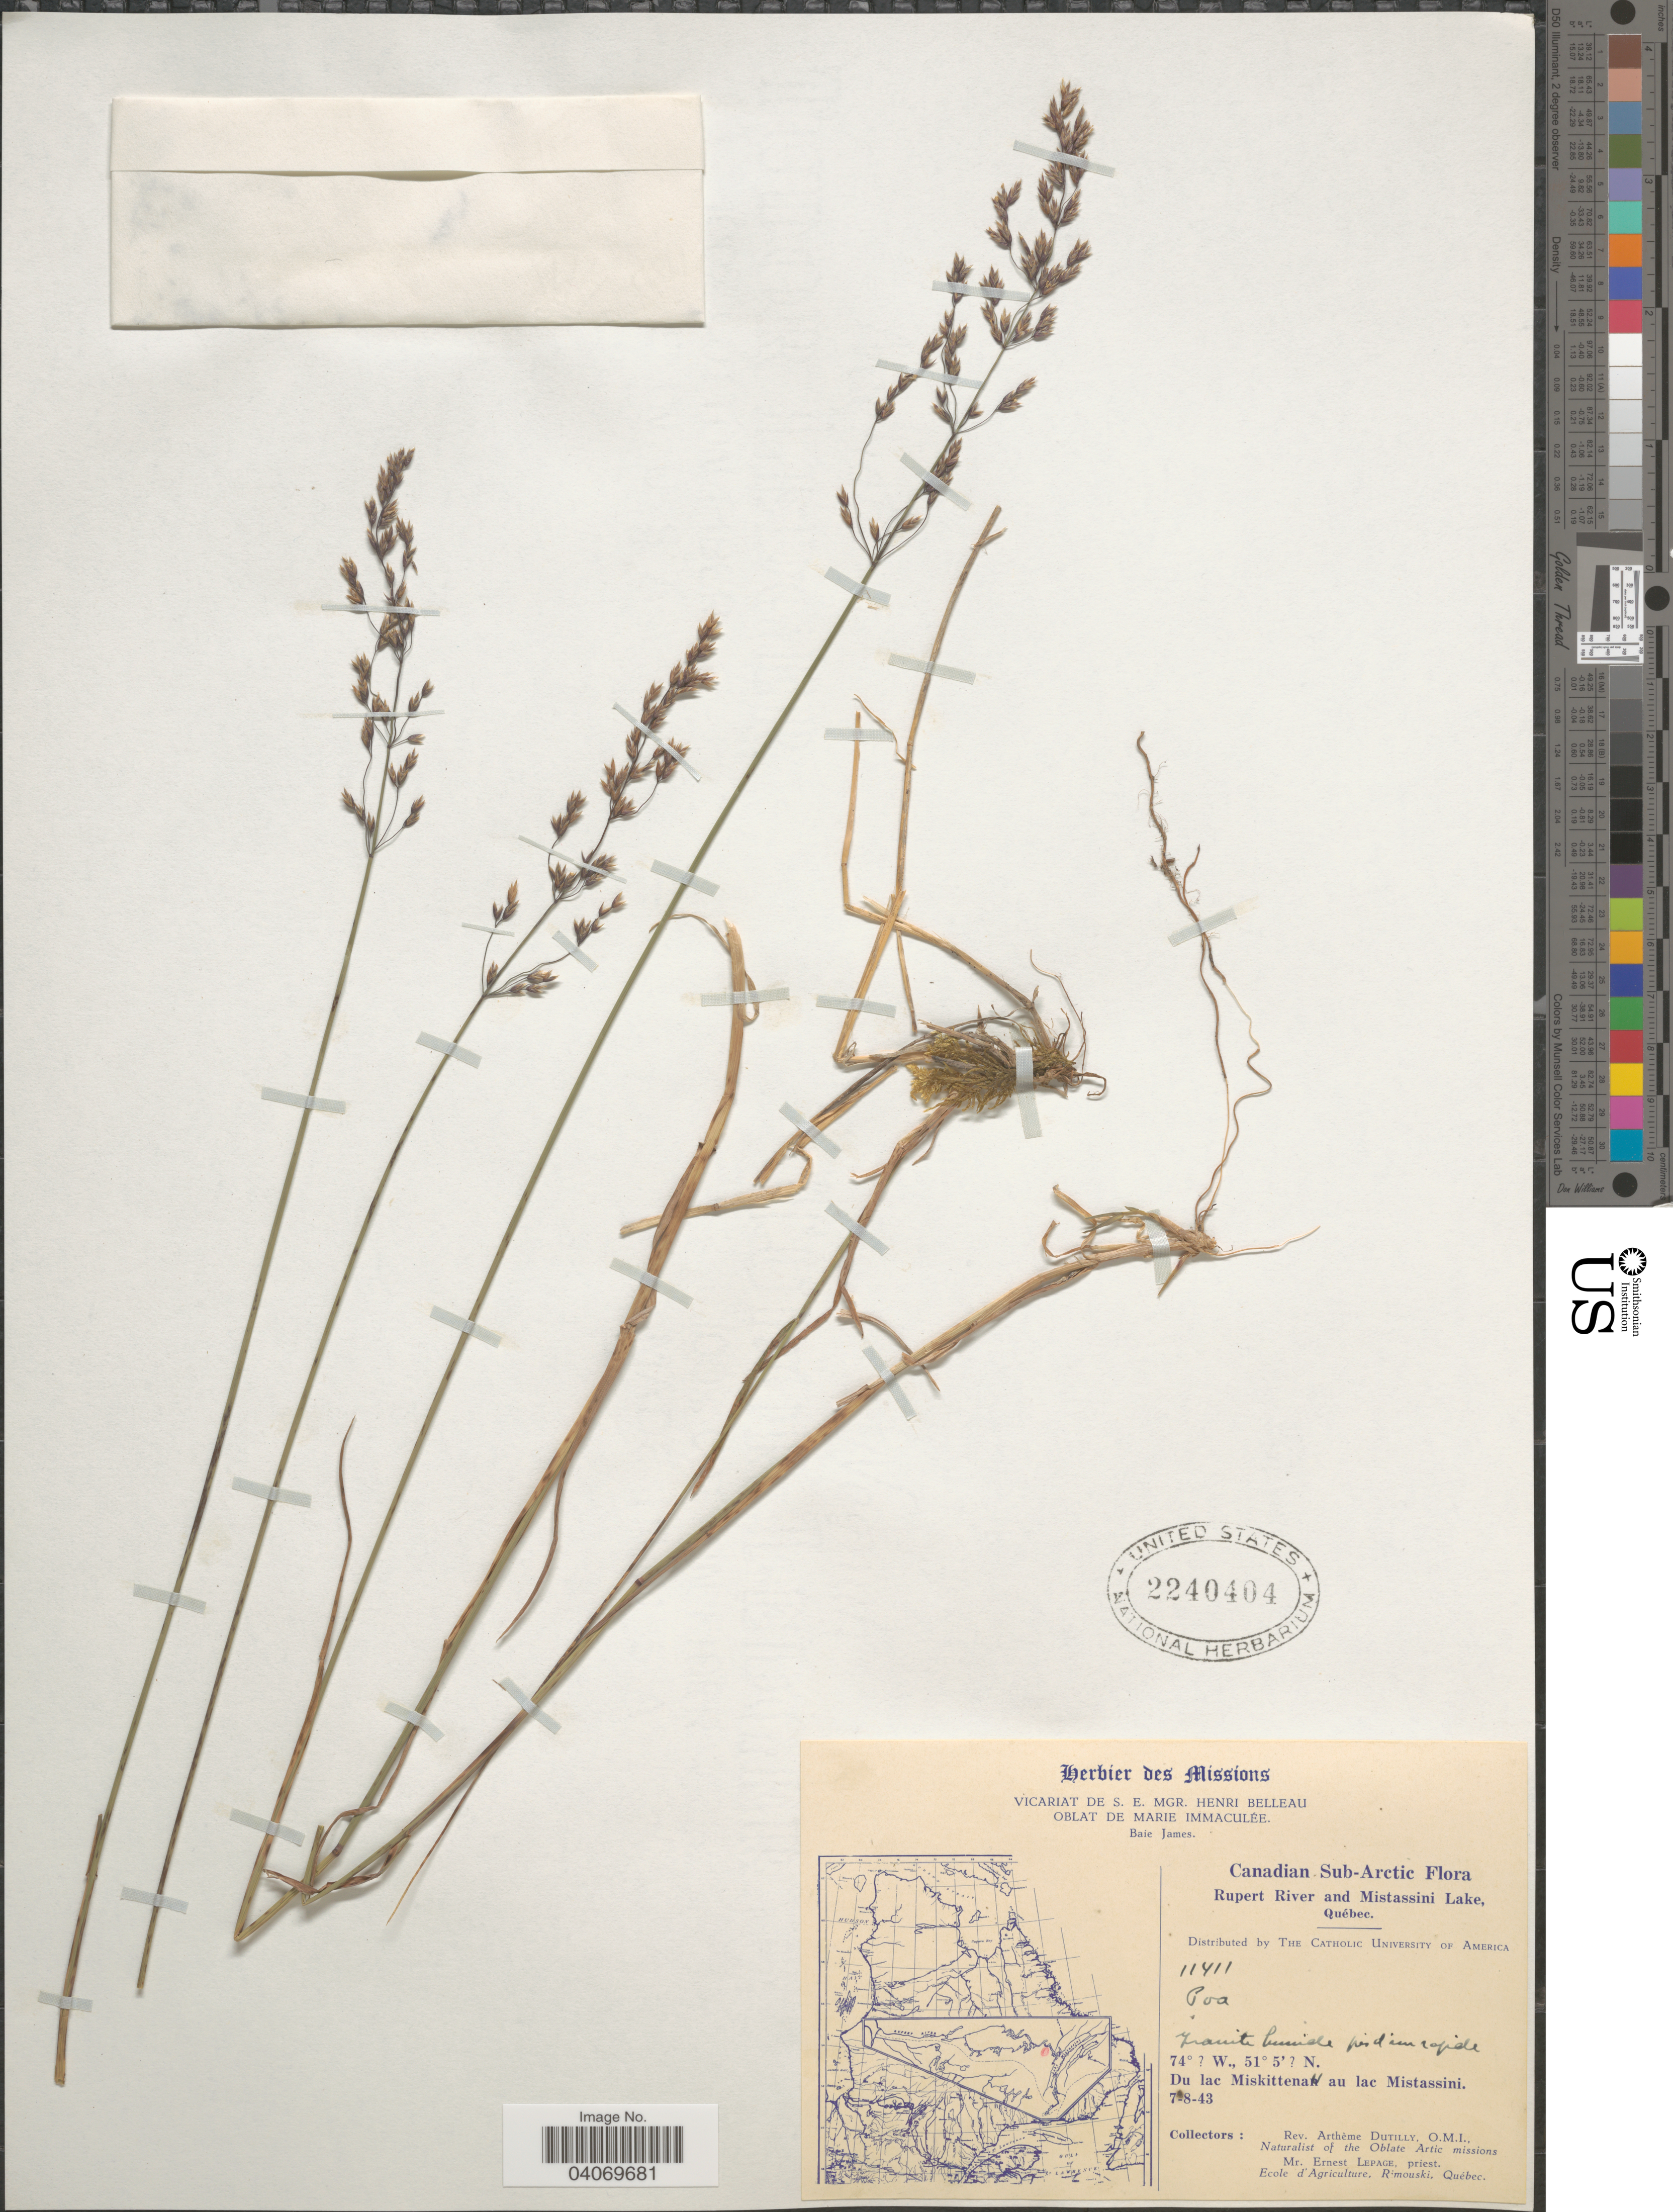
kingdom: Plantae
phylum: Tracheophyta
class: Liliopsida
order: Poales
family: Poaceae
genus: Poa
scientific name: Poa sp.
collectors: P. Dutilly & E. Lepage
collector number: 11411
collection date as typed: Transcribed d/m/y: 7/8/43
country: Canada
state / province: Quebec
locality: Herbier des Missions. Baie James [unsure placement]. Canadian Sub-Arctic. Rupert River and Mistassini Lake. Du lac Miskittenau au lac Mistassini. Naturalist of the Oblate Arctic missions.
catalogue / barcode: US 2240404